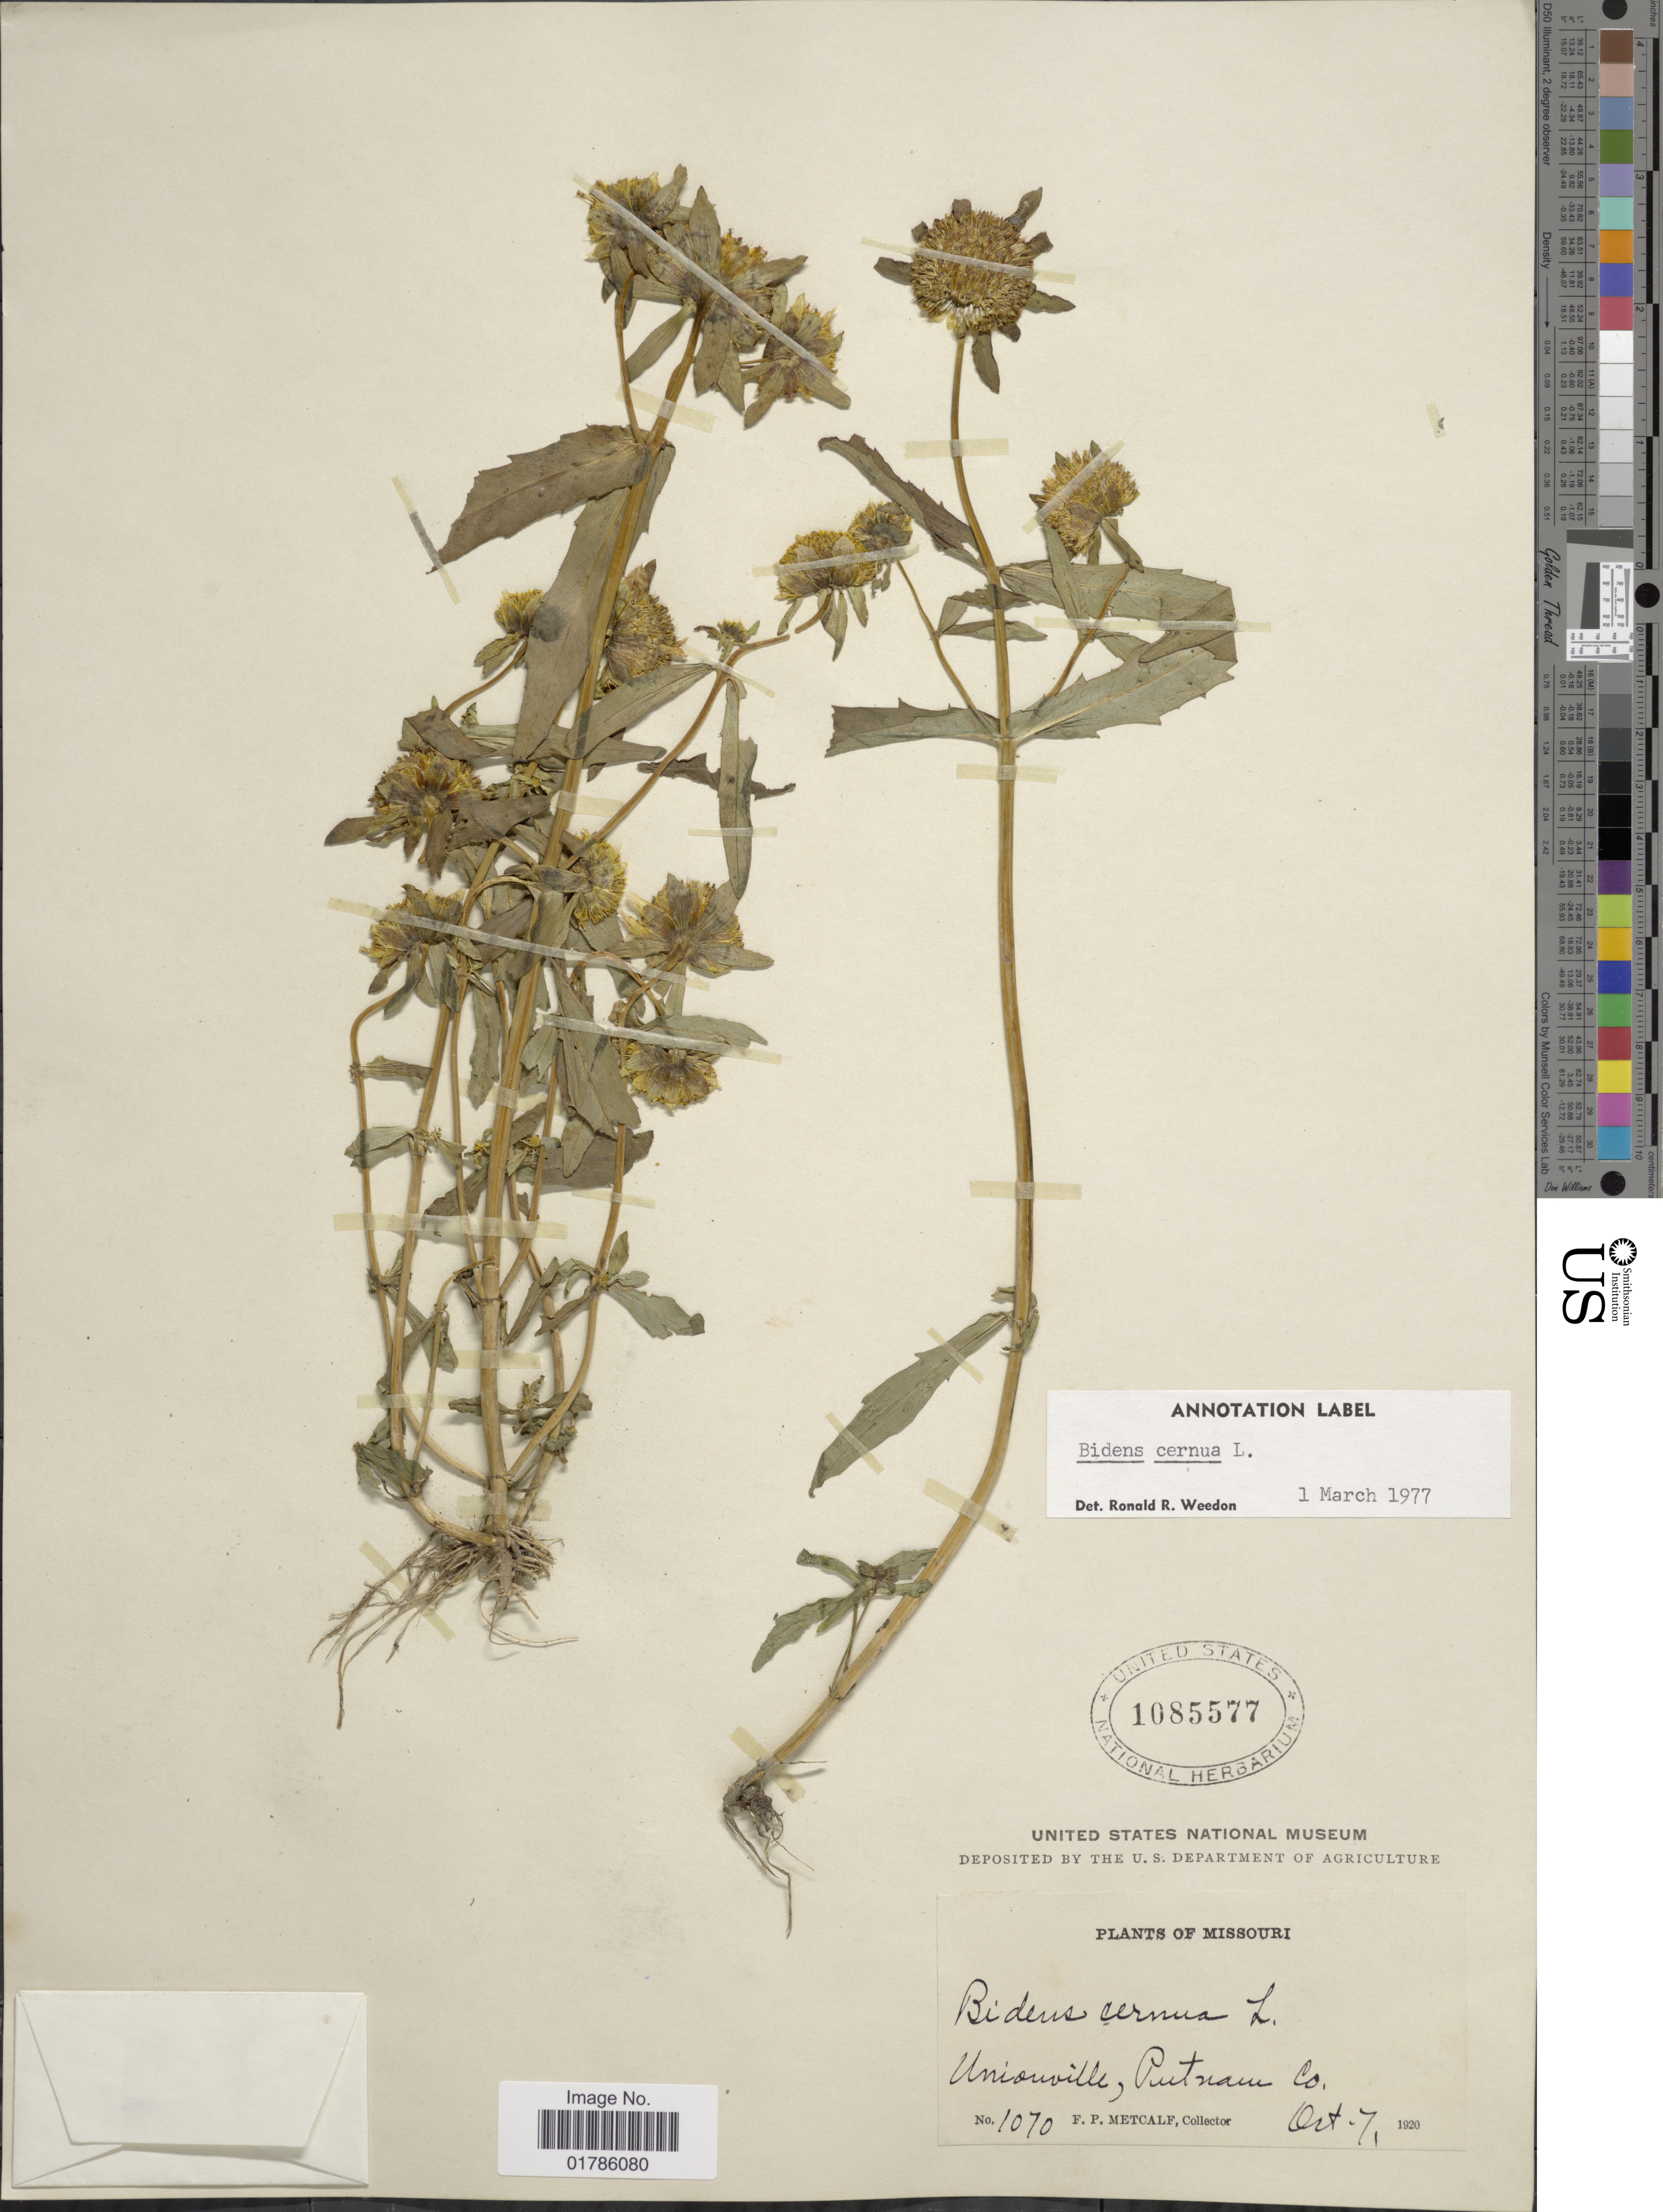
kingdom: Plantae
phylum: Tracheophyta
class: Magnoliopsida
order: Asterales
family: Asteraceae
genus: Bidens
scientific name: Bidens cernua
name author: L.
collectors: F. Metcalf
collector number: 1070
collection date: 1920-10-07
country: United States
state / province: Missouri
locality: Unionville, Putnam Co.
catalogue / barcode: US 1085577